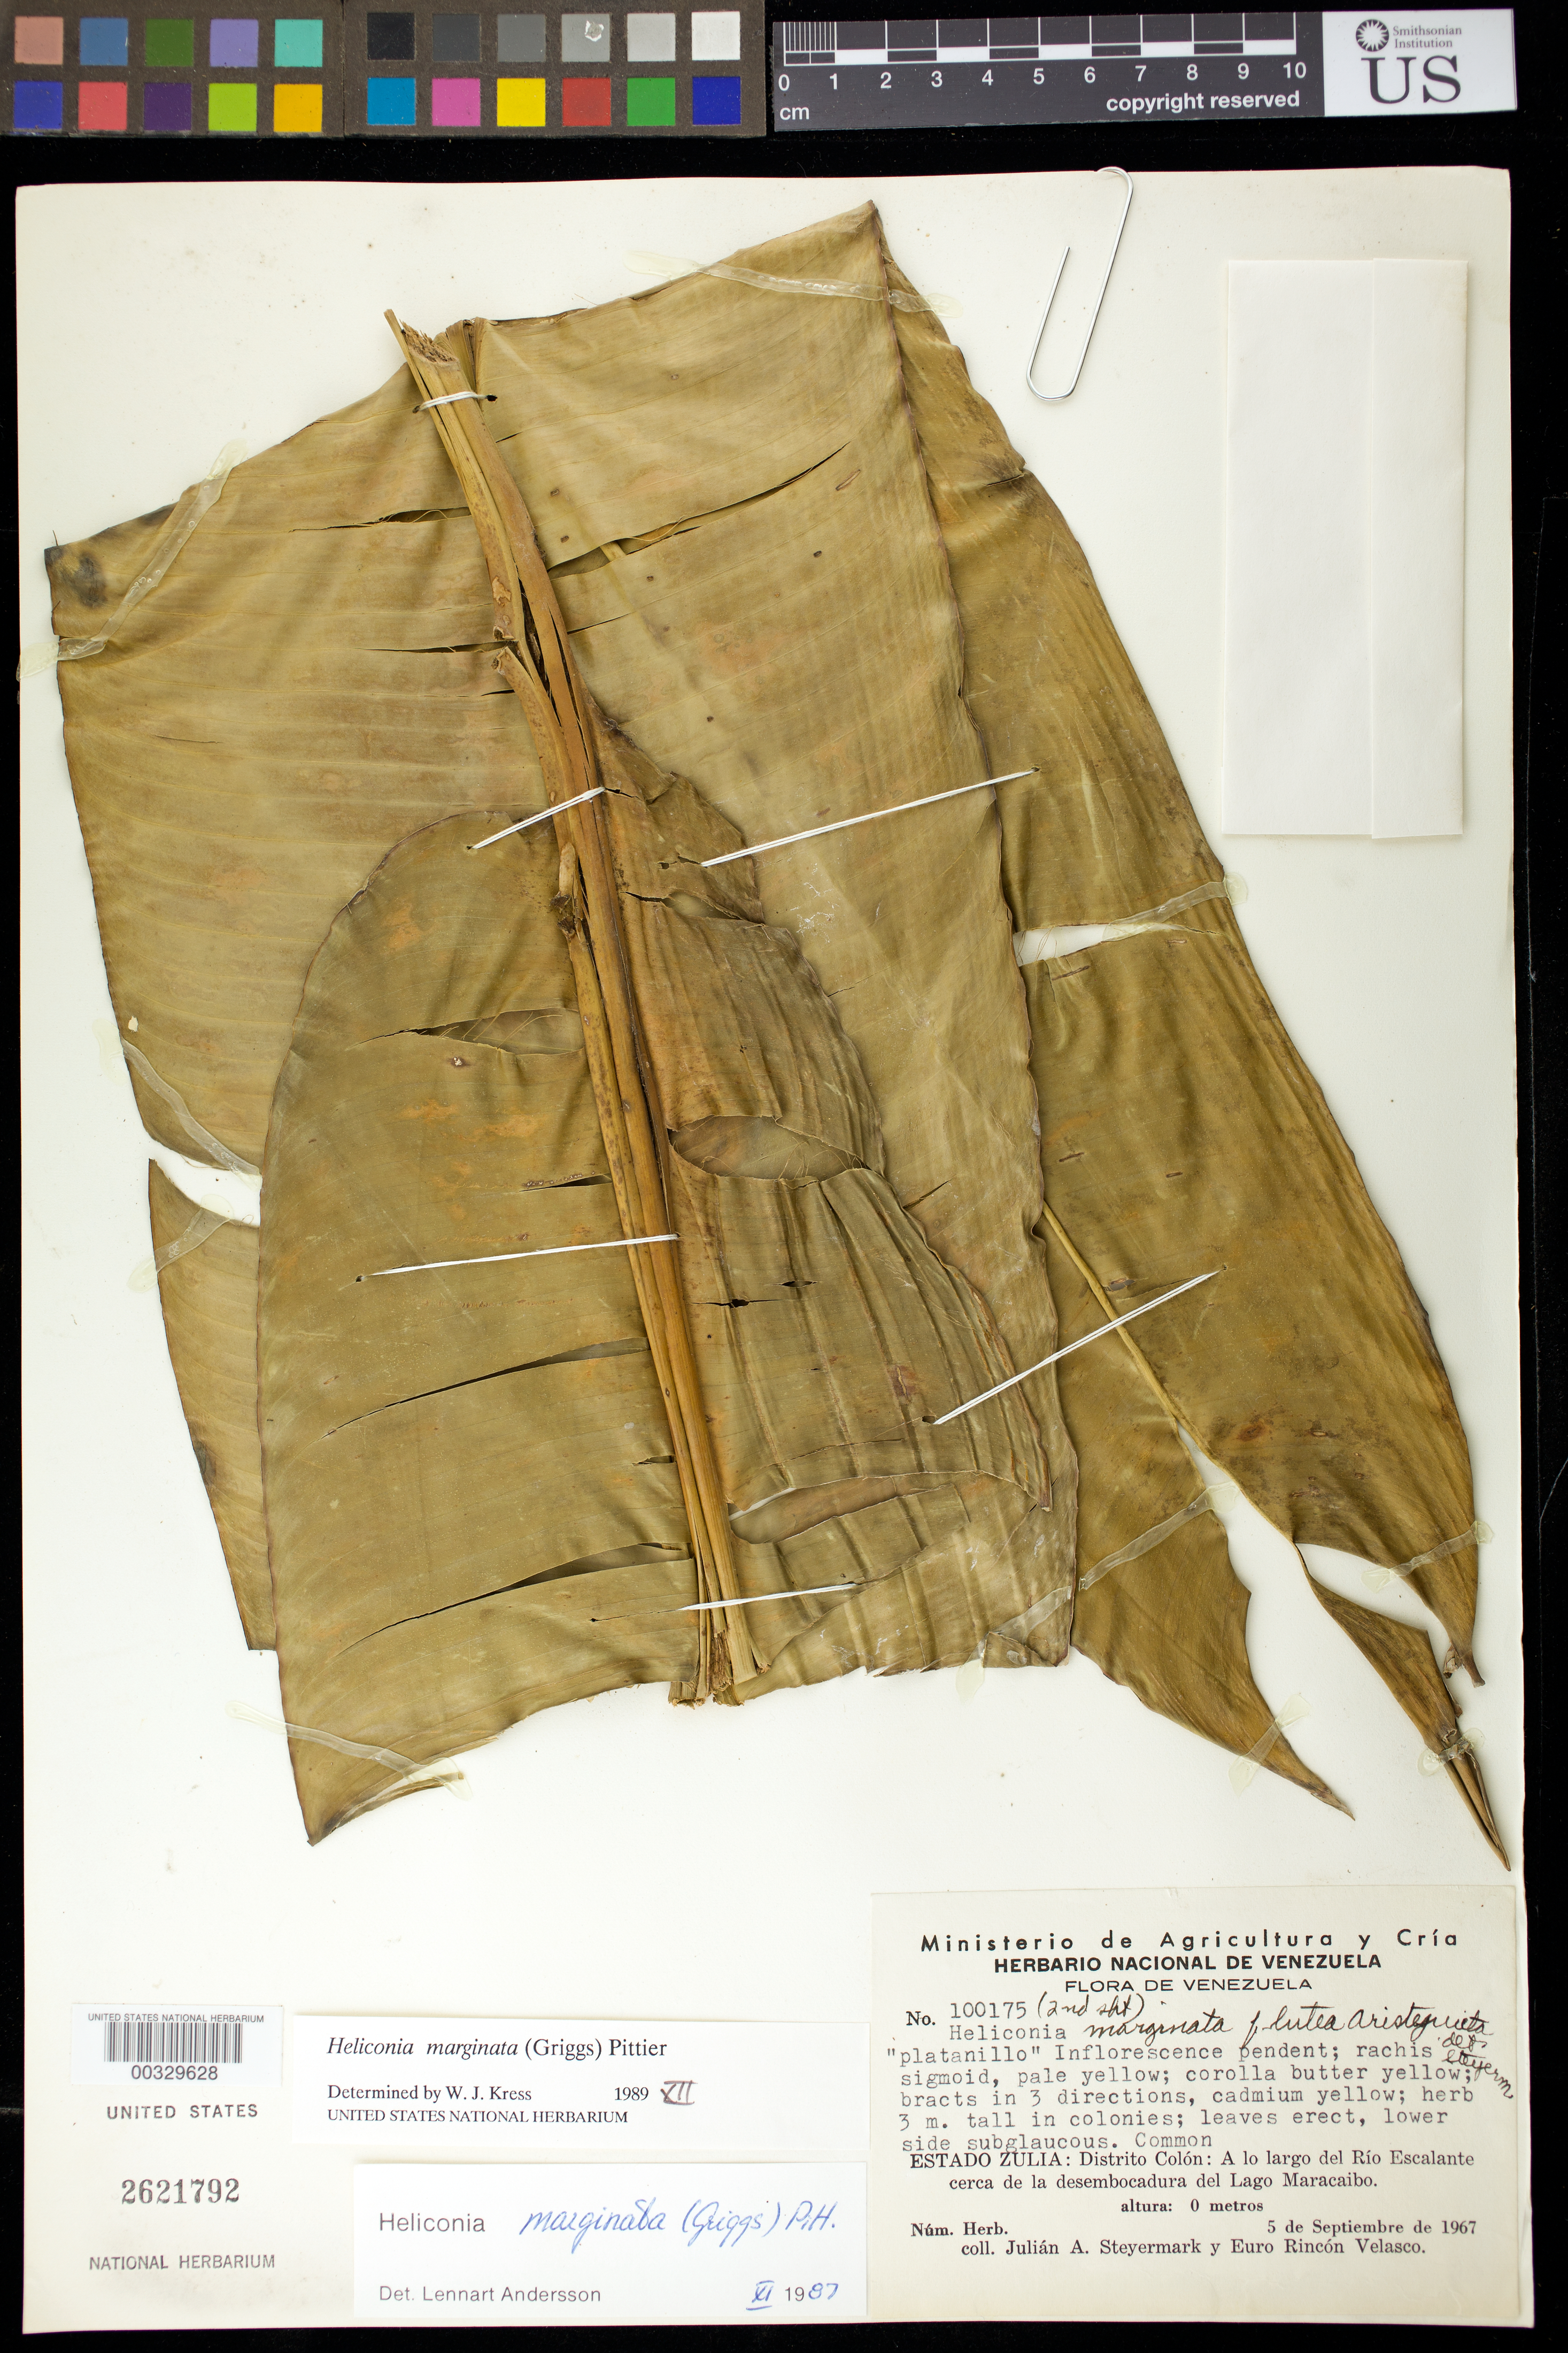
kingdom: Plantae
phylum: Tracheophyta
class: Liliopsida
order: Zingiberales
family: Heliconiaceae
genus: Heliconia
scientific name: Heliconia marginata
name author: (R.F. Griggs) Pittier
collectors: J. Steyermark & E. Velasco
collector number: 100175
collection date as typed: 05 Sep 1967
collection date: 1967-09-05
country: Venezuela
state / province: Zulia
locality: Dist colon, along rio escalante near desembocadura del lago maracaibo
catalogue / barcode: US 2621792